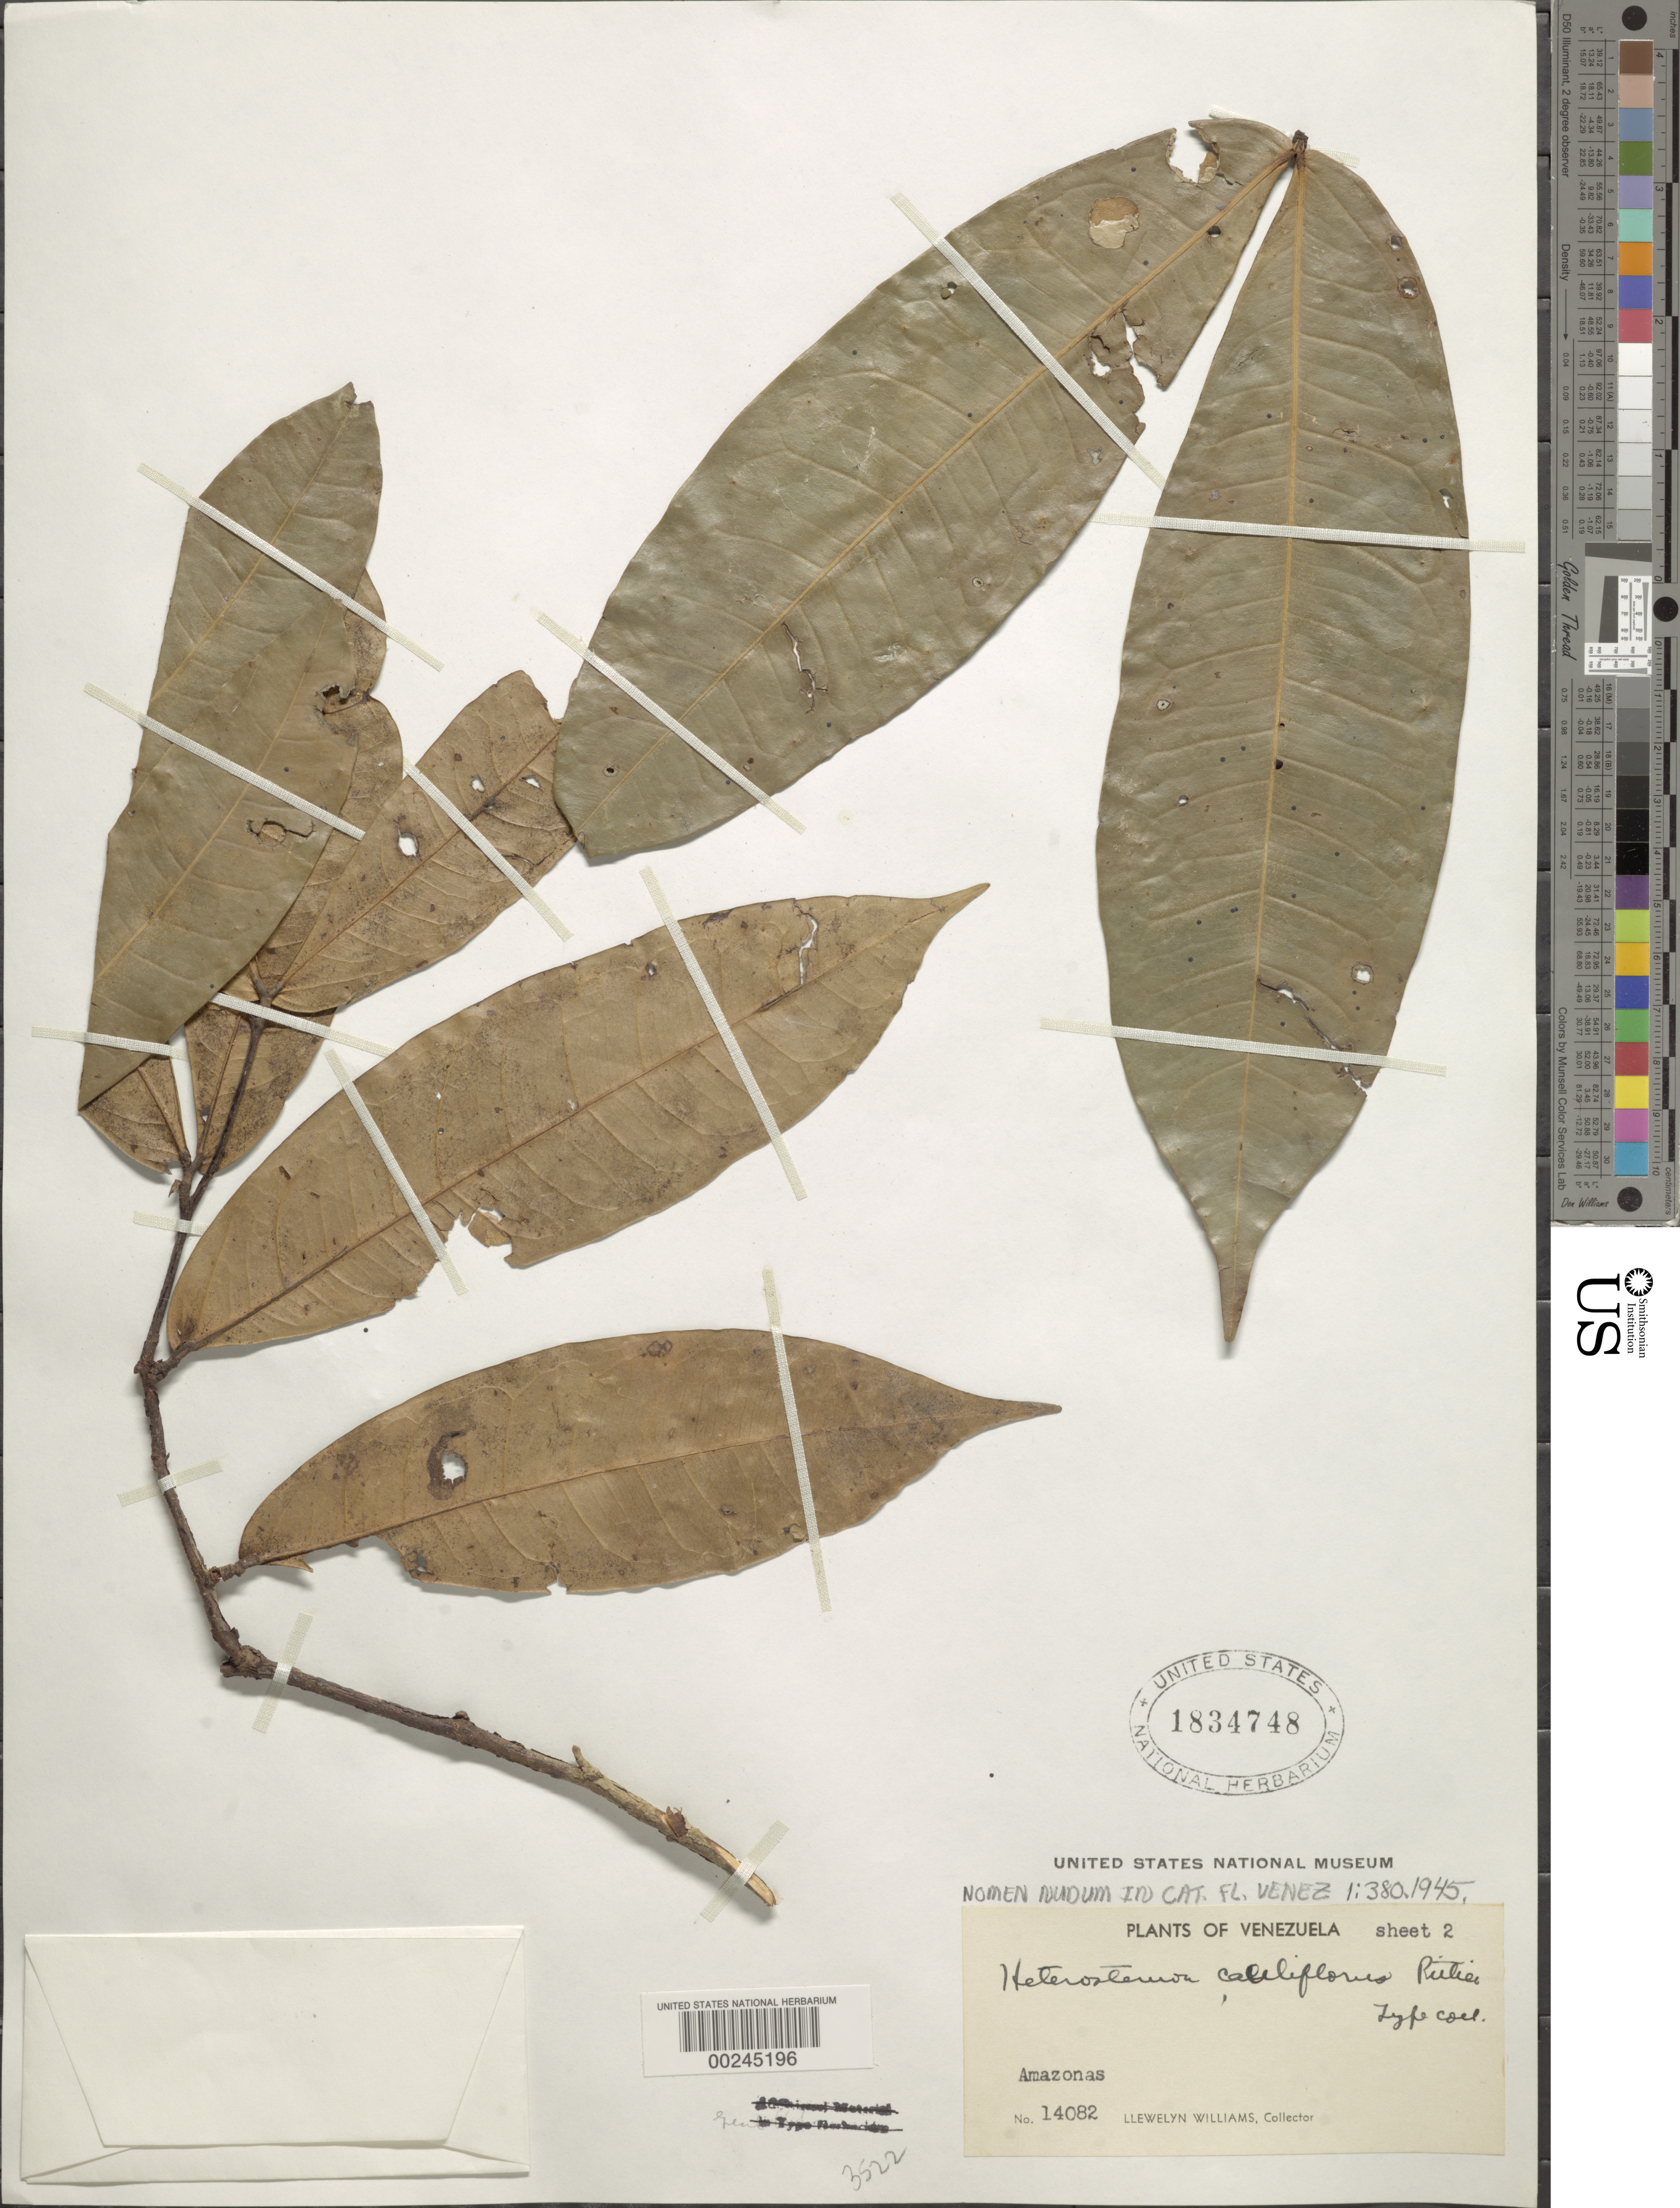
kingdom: Plantae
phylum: Tracheophyta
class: Magnoliopsida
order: Fabales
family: Fabaceae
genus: Heterostemon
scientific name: Heterostemon conjugatus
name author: Spruce ex Benth.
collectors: Ll. Williams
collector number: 14082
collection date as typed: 30 Jan 1942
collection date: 1942-01-30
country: Venezuela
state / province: Amazonas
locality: Yavita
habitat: Tall forest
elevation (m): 128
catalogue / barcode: US 1834748